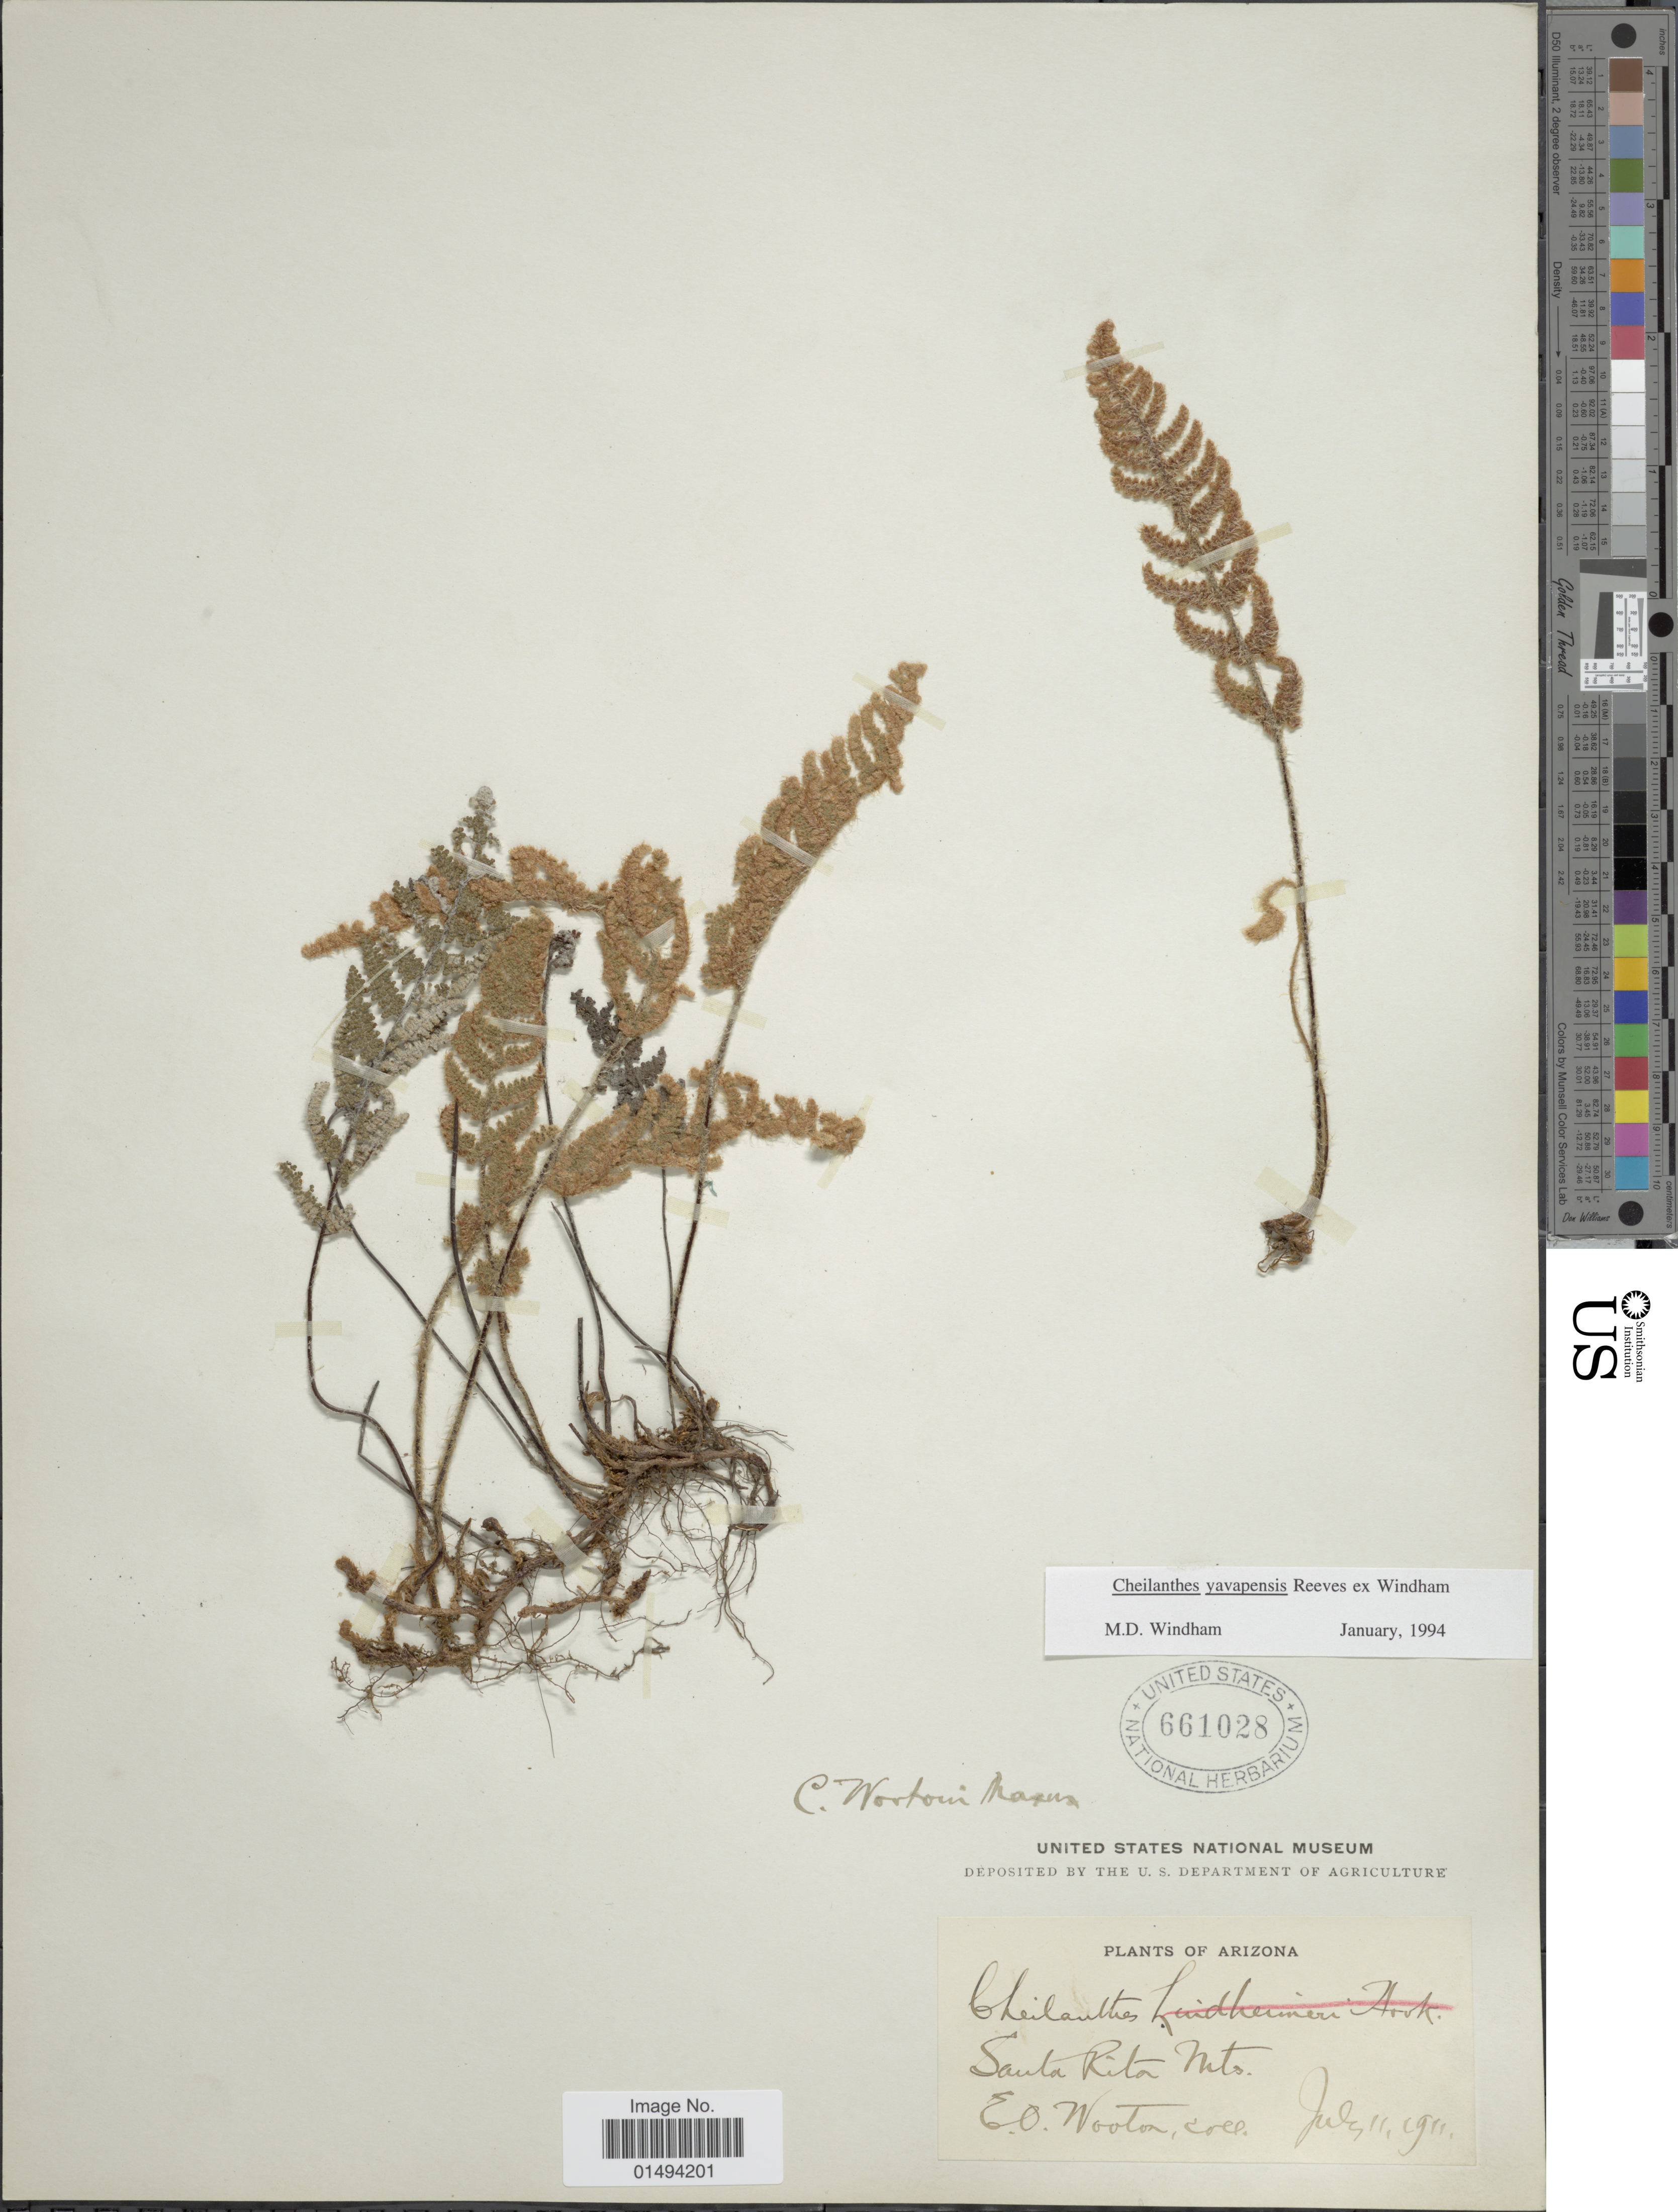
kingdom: Plantae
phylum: Tracheophyta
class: Polypodiopsida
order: Polypodiales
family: Pteridaceae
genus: Myriopteris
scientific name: Myriopteris yavapensis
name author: (T. Reeves ex Windham) Grusz & Windham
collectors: E. O. Wooton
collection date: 1911-07-11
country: United States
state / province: Arizona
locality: Arizona, Santa Rita Mts.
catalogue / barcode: US 661028